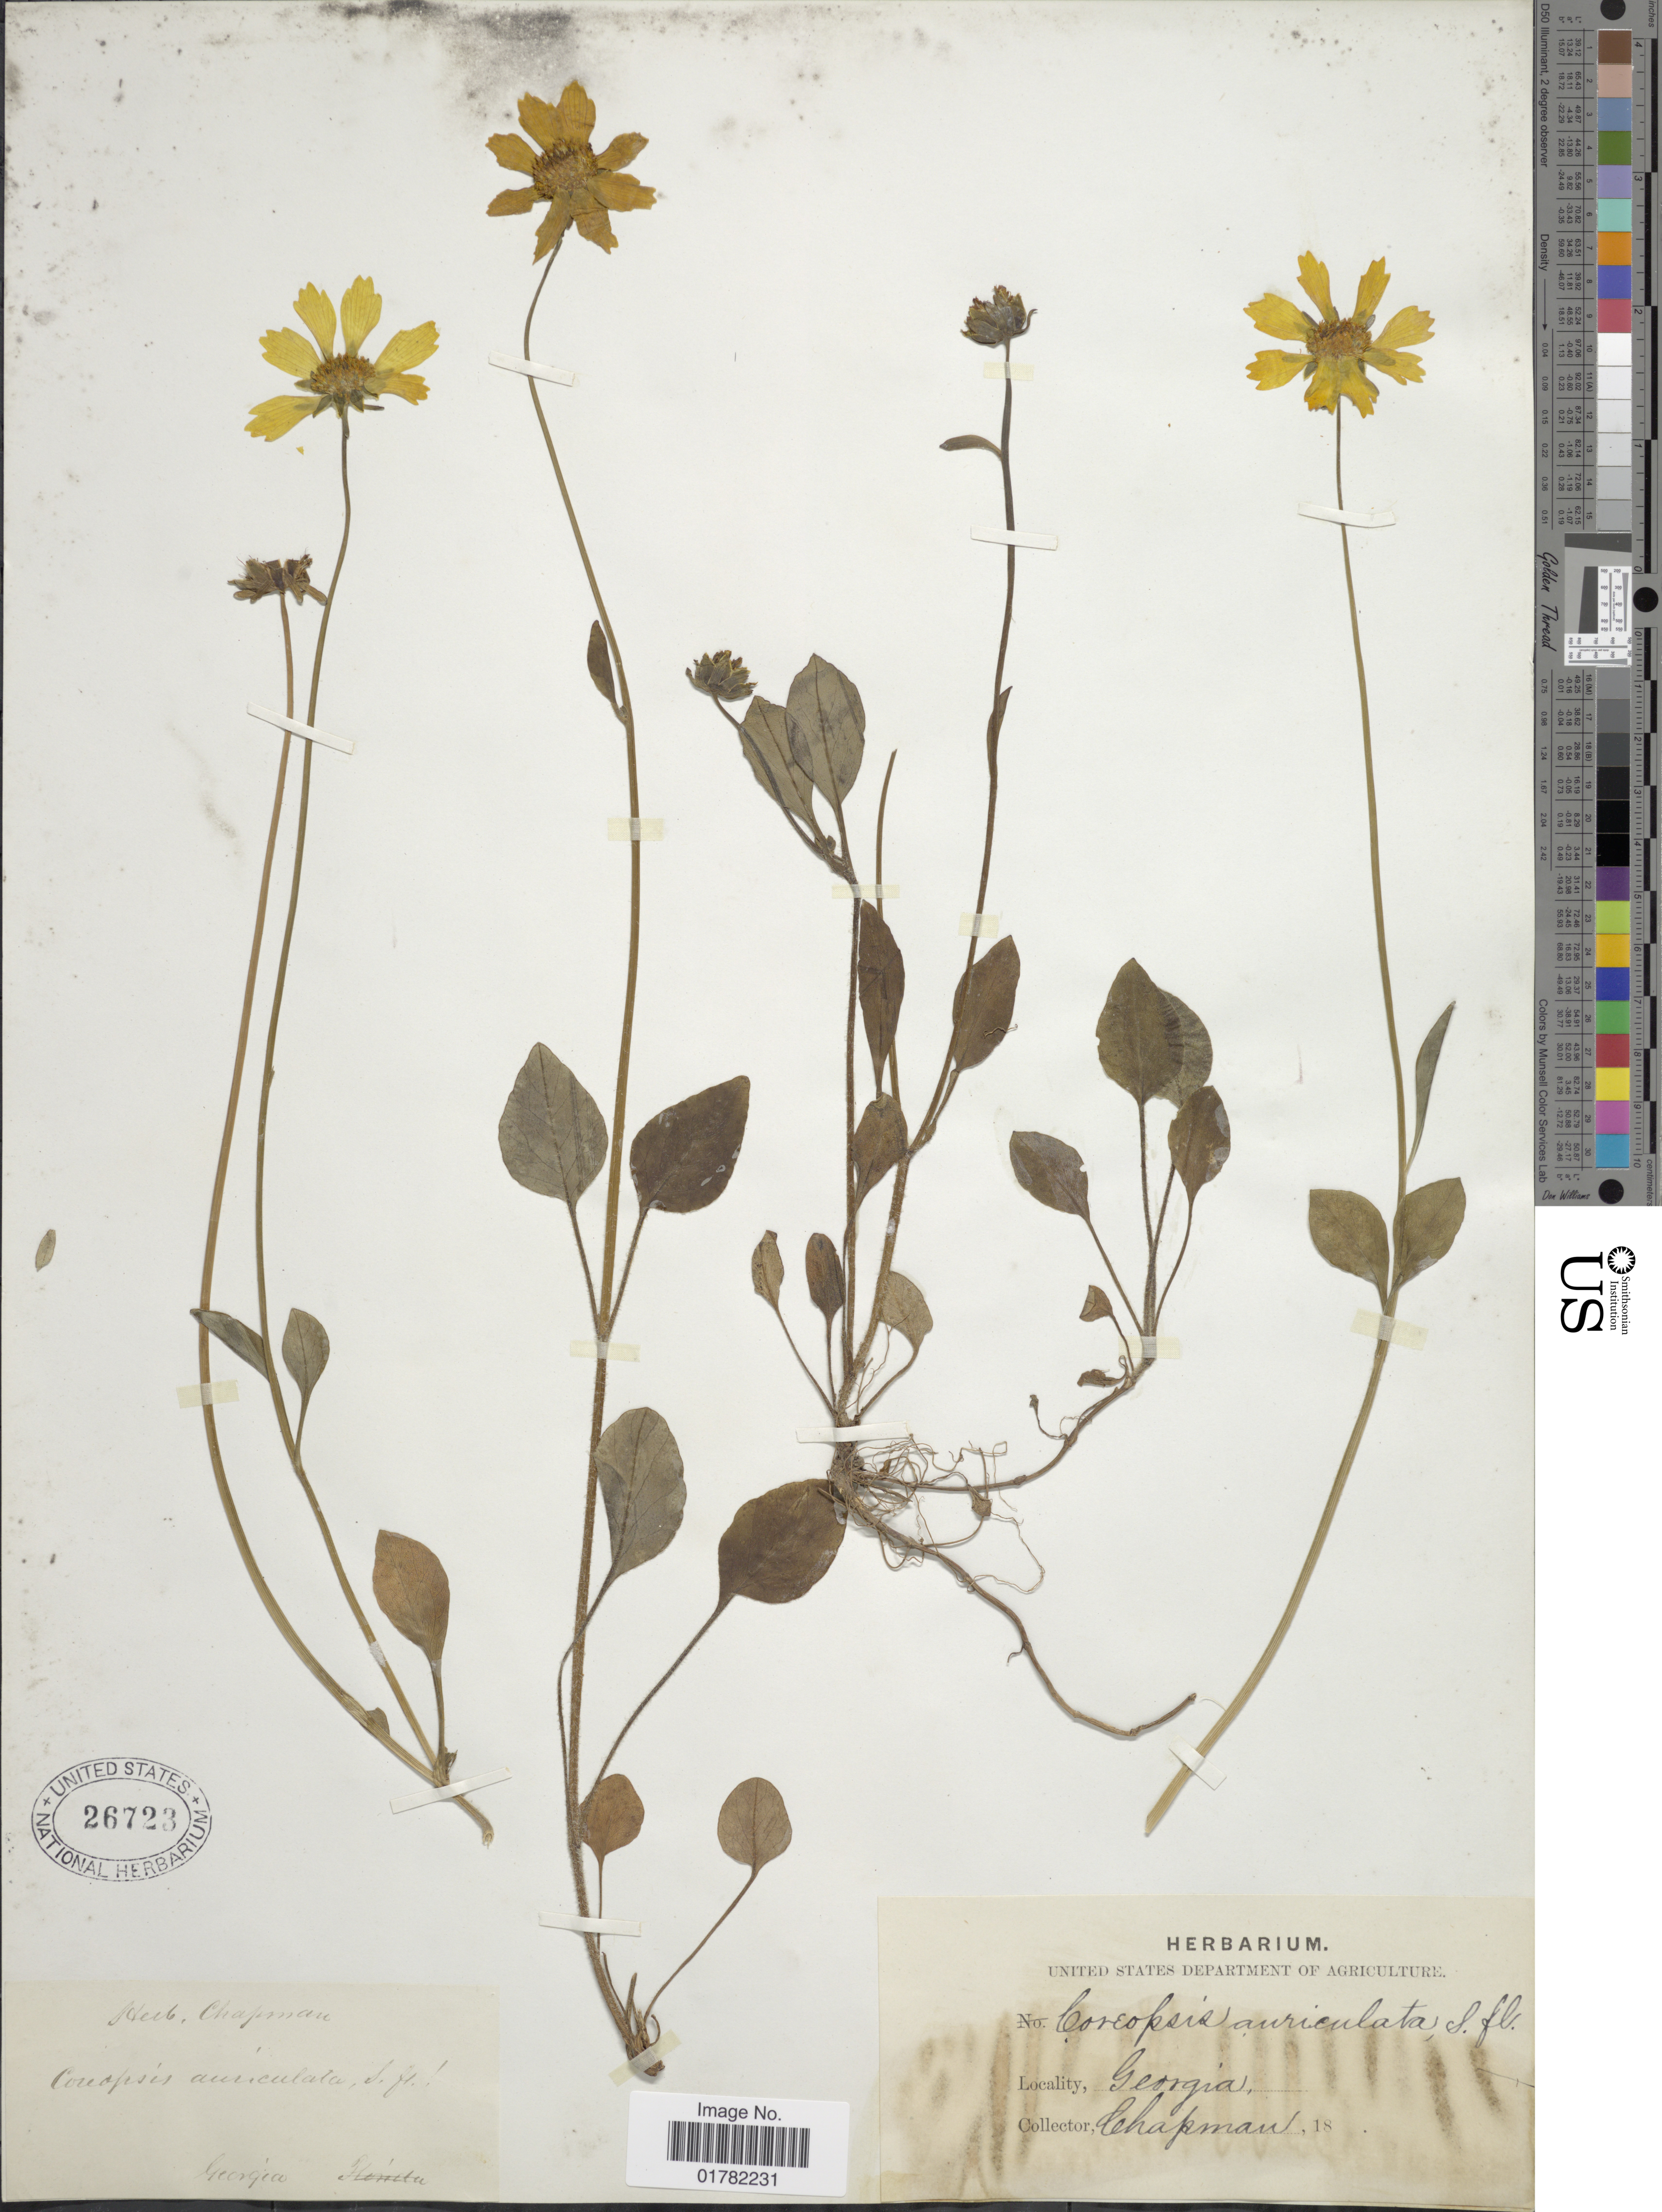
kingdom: Plantae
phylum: Tracheophyta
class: Magnoliopsida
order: Asterales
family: Asteraceae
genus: Coreopsis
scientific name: Coreopsis auriculata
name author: L.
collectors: A. Chapman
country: United States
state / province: Georgia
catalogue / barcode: US 26723